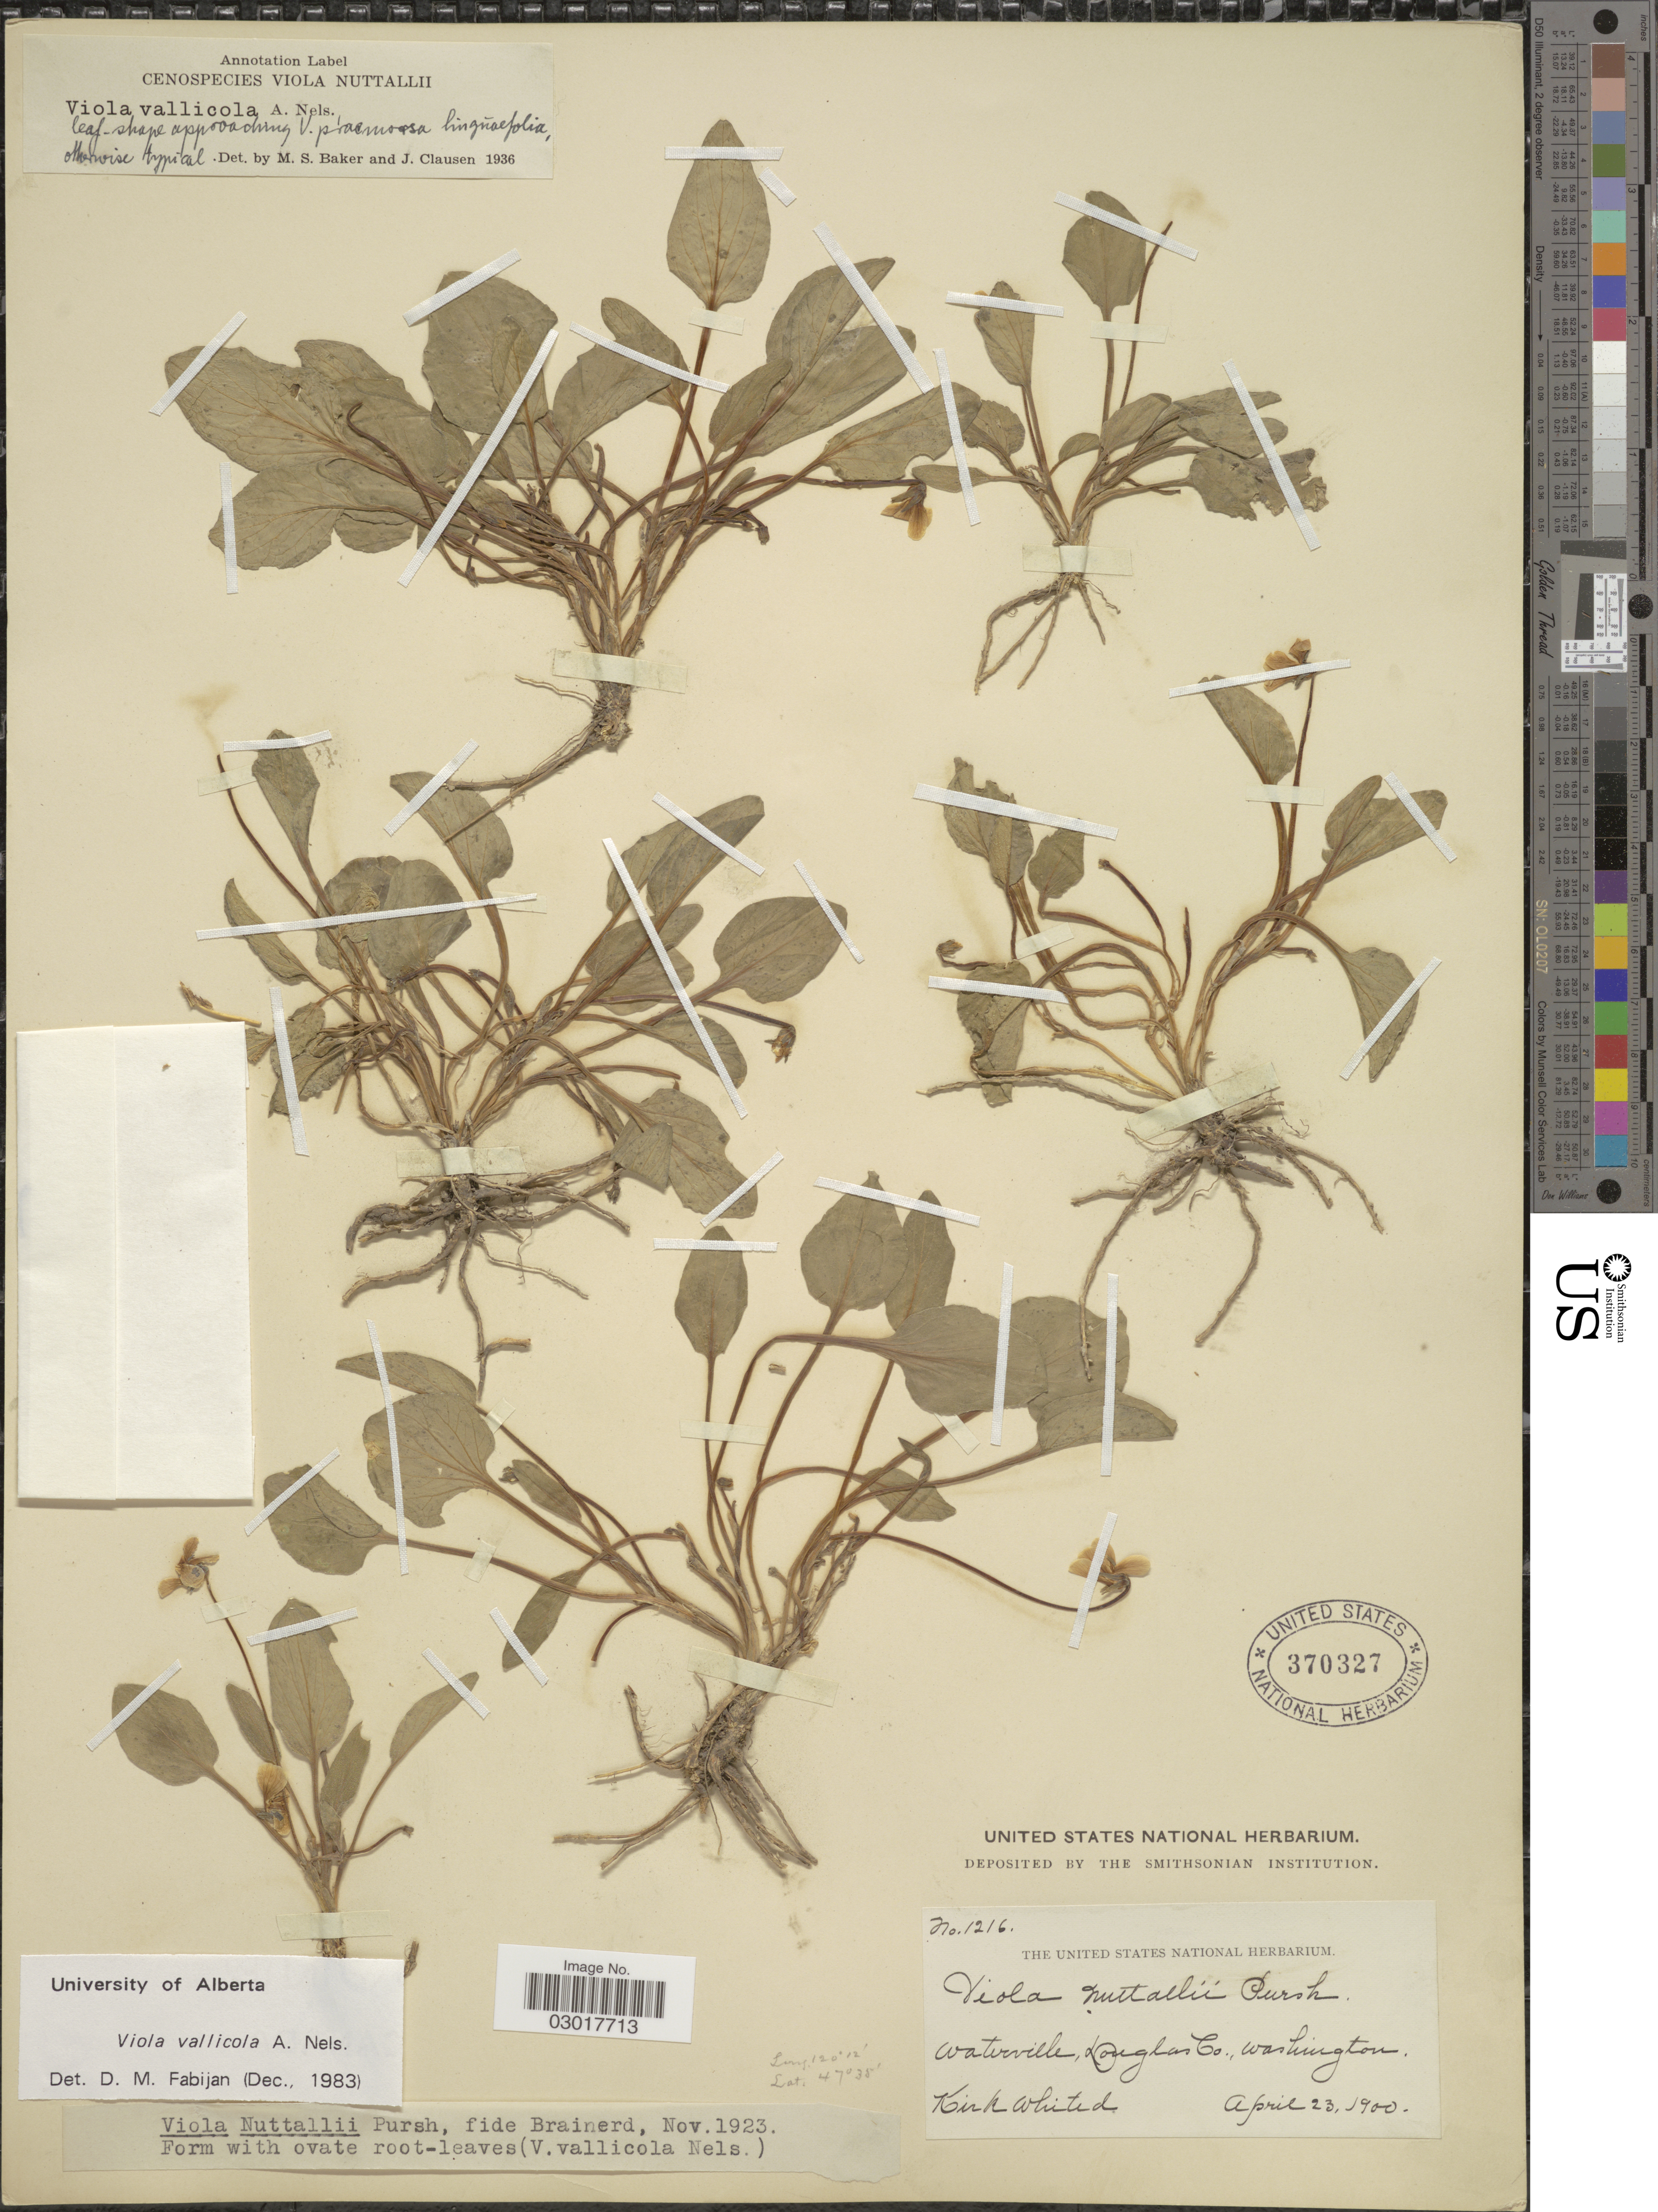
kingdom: Plantae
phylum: Tracheophyta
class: Magnoliopsida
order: Malpighiales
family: Violaceae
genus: Viola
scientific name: Viola vallicola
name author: A. Nelson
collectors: K. Whited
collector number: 1216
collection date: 1900-04-23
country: United States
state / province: Washington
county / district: Douglas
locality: Waterville, Douglas Co.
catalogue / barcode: US 370327